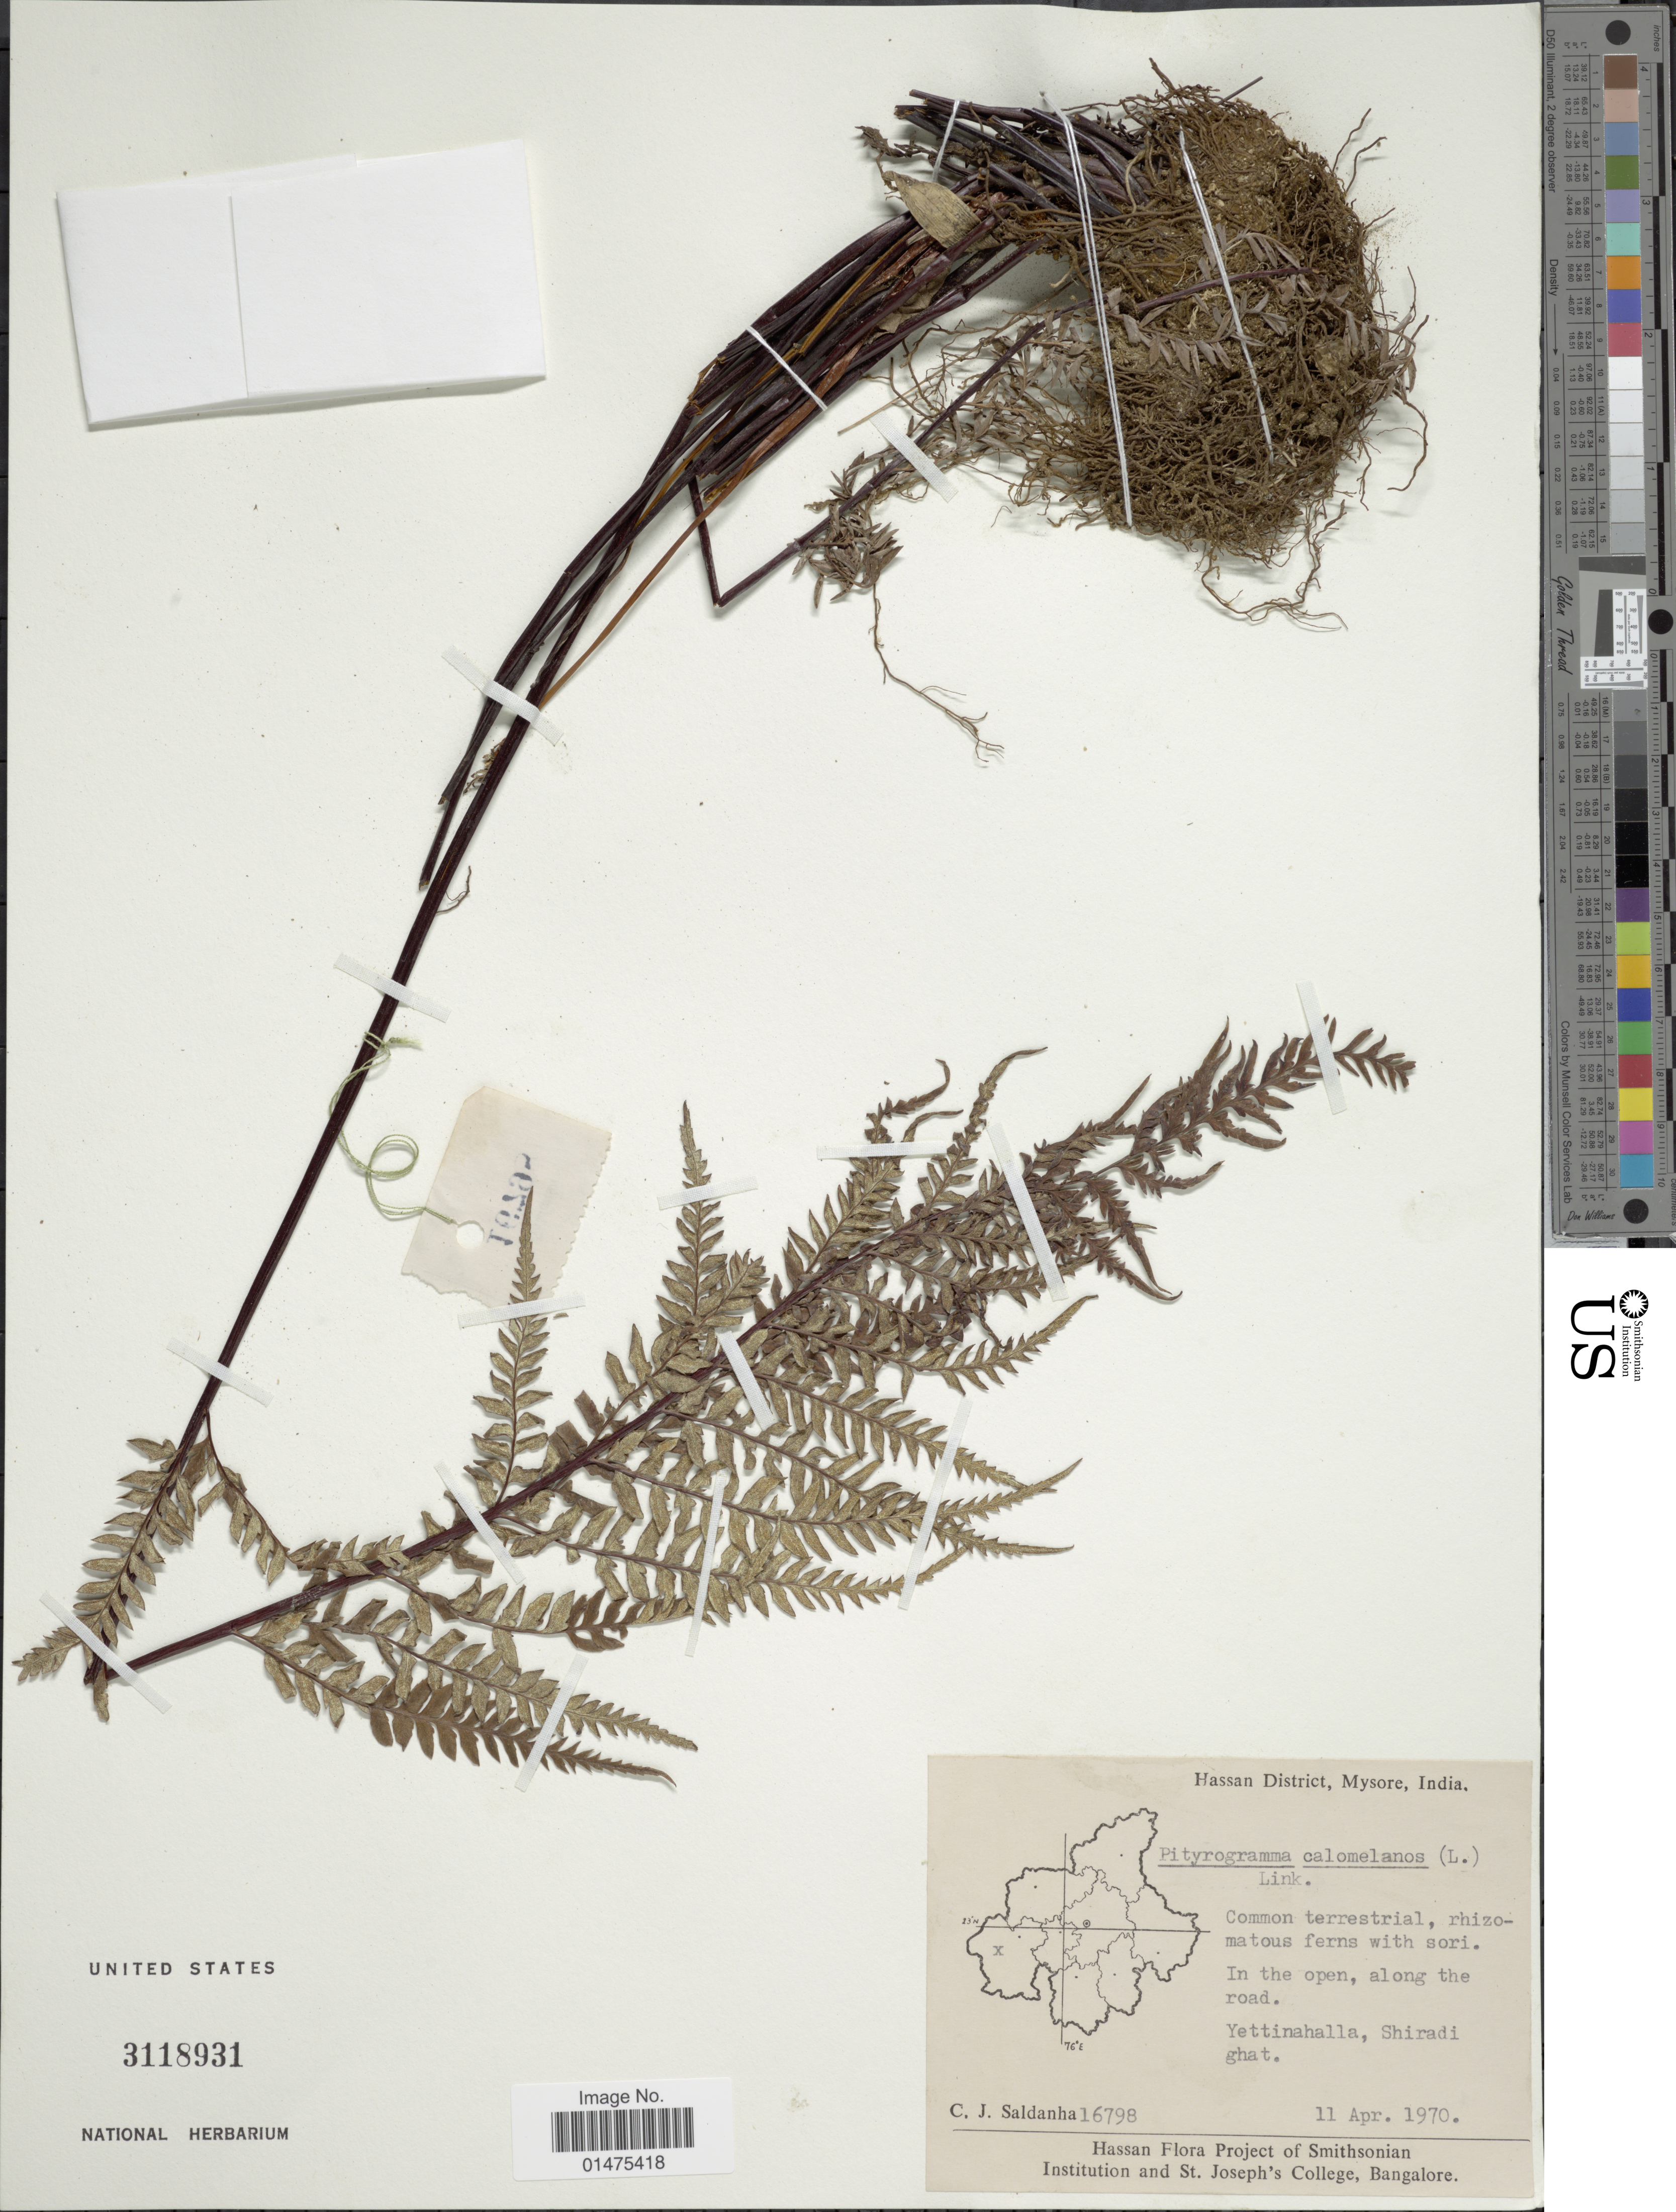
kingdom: Plantae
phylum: Tracheophyta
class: Polypodiopsida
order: Polypodiales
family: Pteridaceae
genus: Pityrogramma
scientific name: Pityrogramma calomelanos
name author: (L.) Link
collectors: C. J. Saldanha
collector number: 16798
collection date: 1970-04-11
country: India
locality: Hassan District, Mysore, Yettinahalla, Shiradi ghat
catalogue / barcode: US 3118931